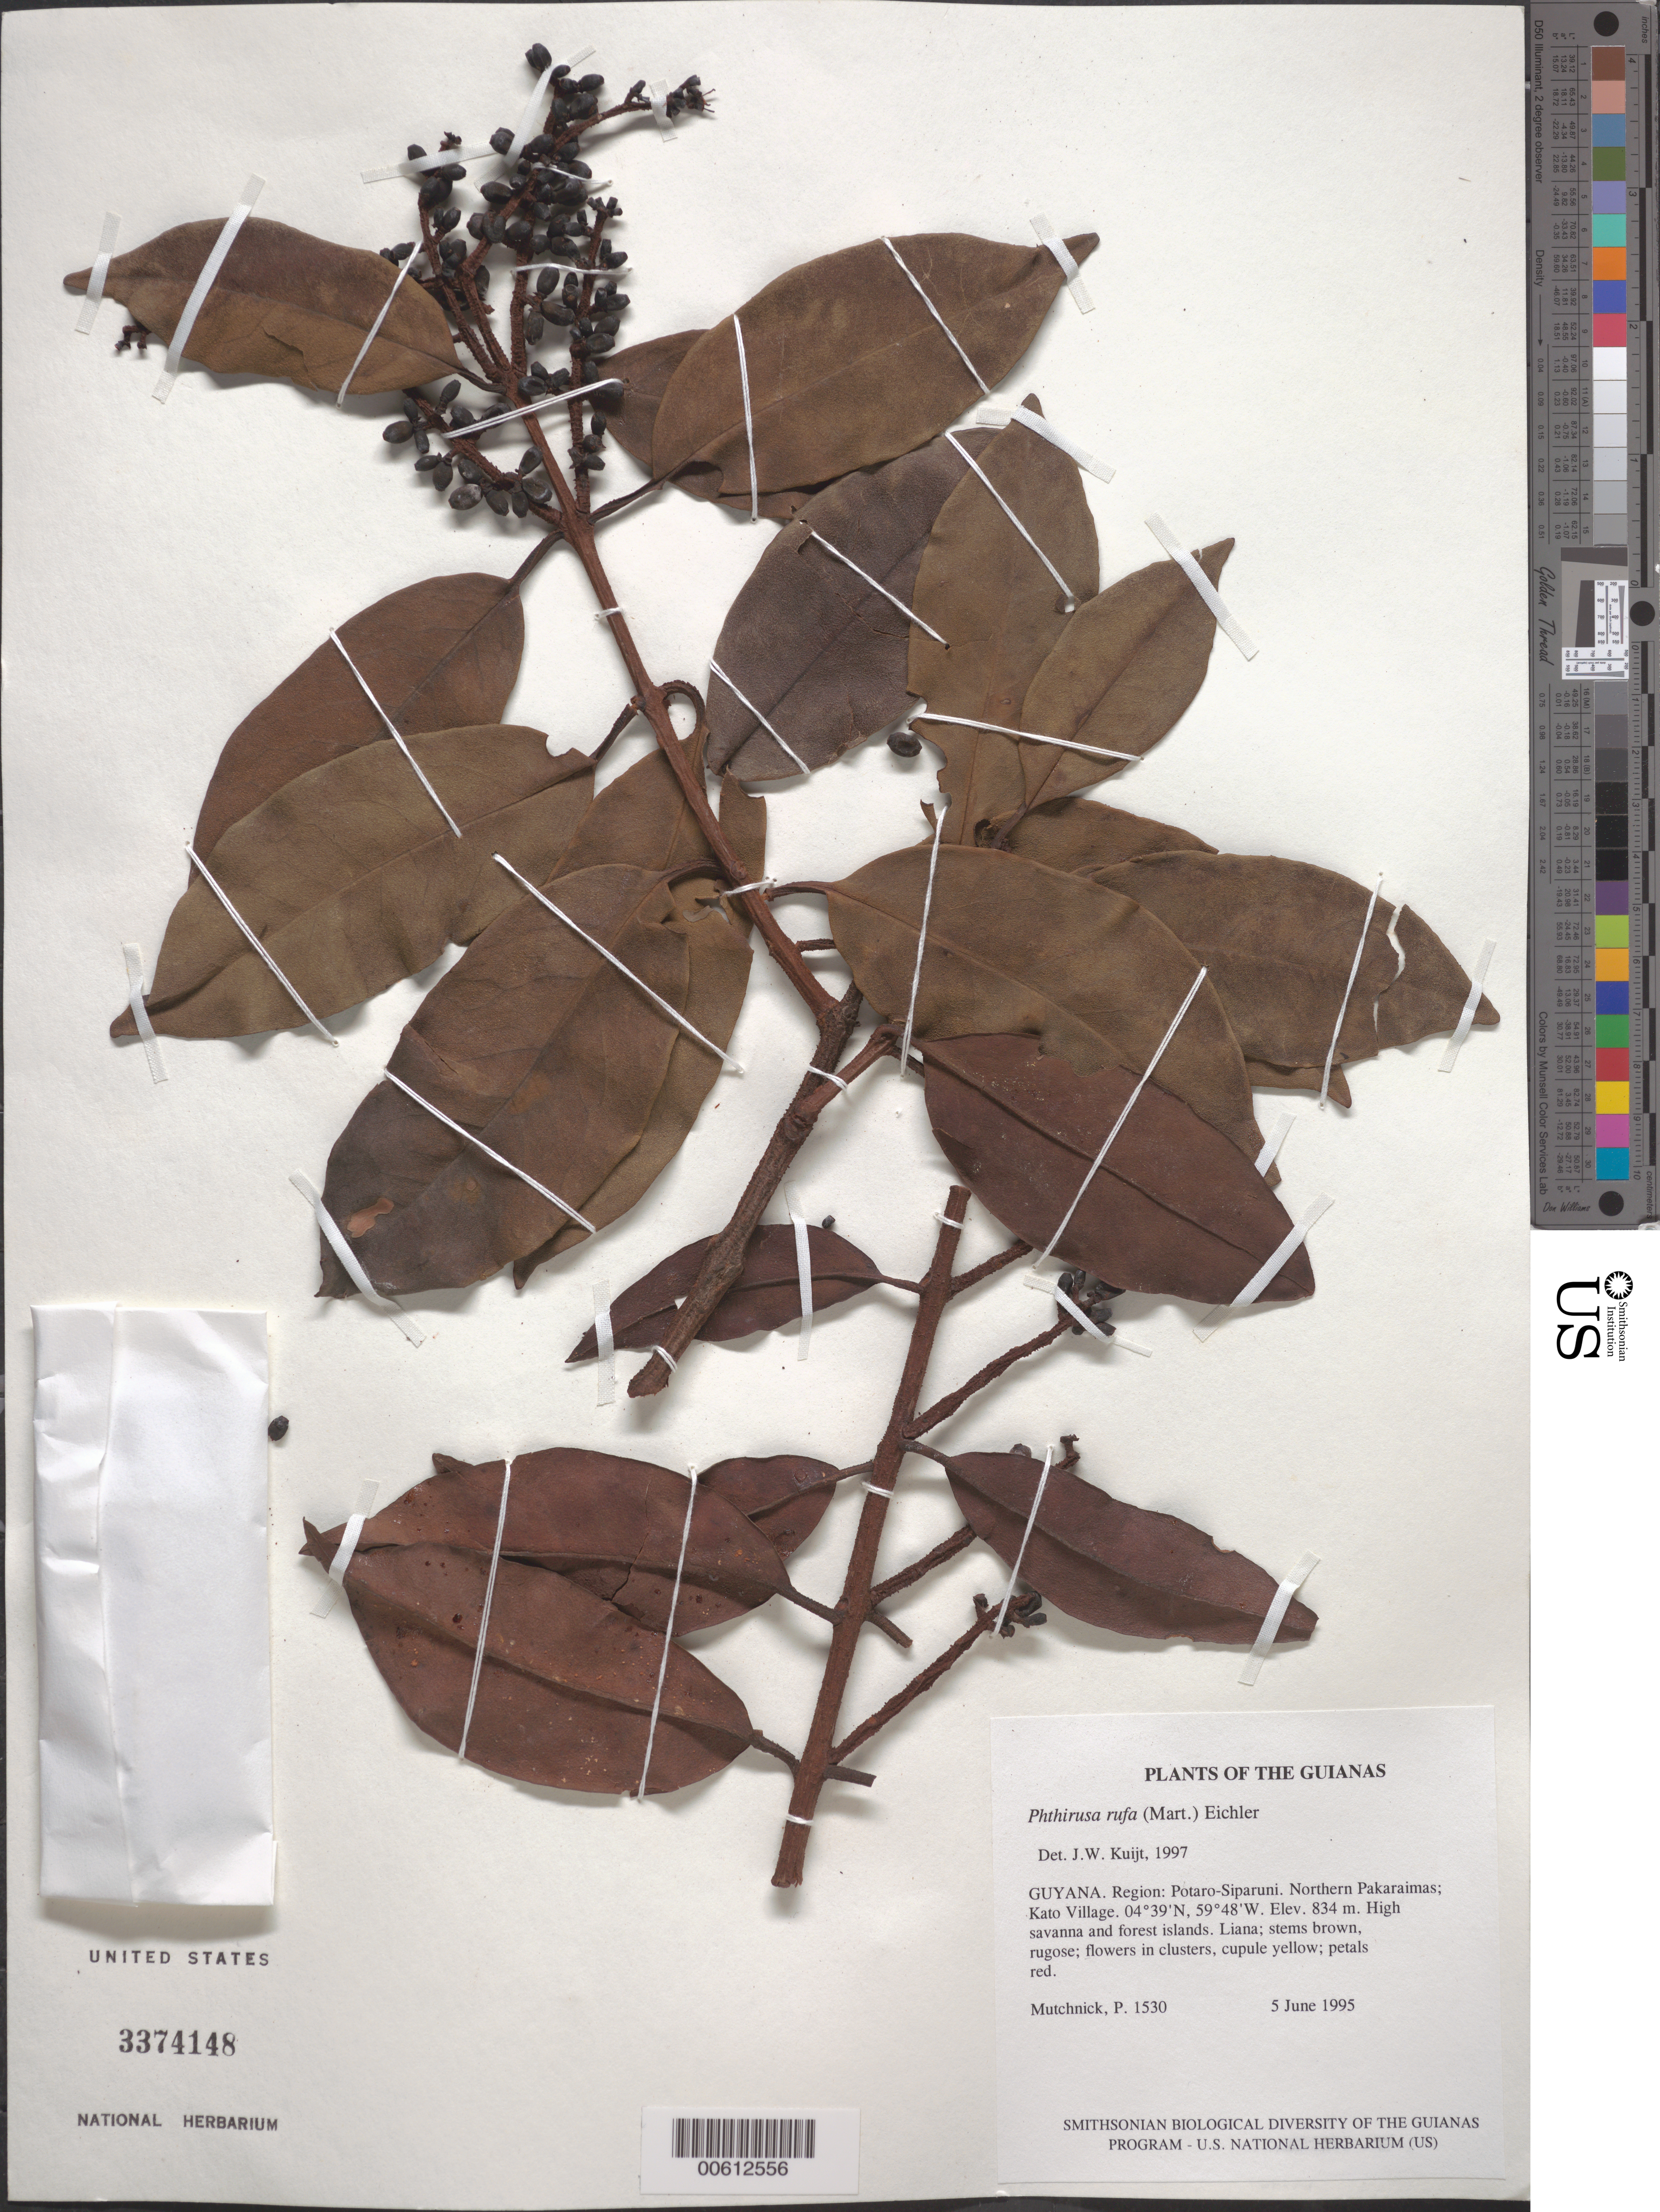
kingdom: Plantae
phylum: Tracheophyta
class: Magnoliopsida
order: Santalales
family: Loranthaceae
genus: Phthirusa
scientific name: Phthirusa rufa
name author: (Mart.) Eichler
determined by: Kuijt, Job, (CANADA)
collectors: P. Mutchnick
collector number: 1530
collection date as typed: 5 June 1995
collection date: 1995-06-05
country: Guyana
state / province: Potaro-Siparuni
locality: Northern Pakaraimas; Kato Village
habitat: High savanna and forest islands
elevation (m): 834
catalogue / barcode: US 3374148